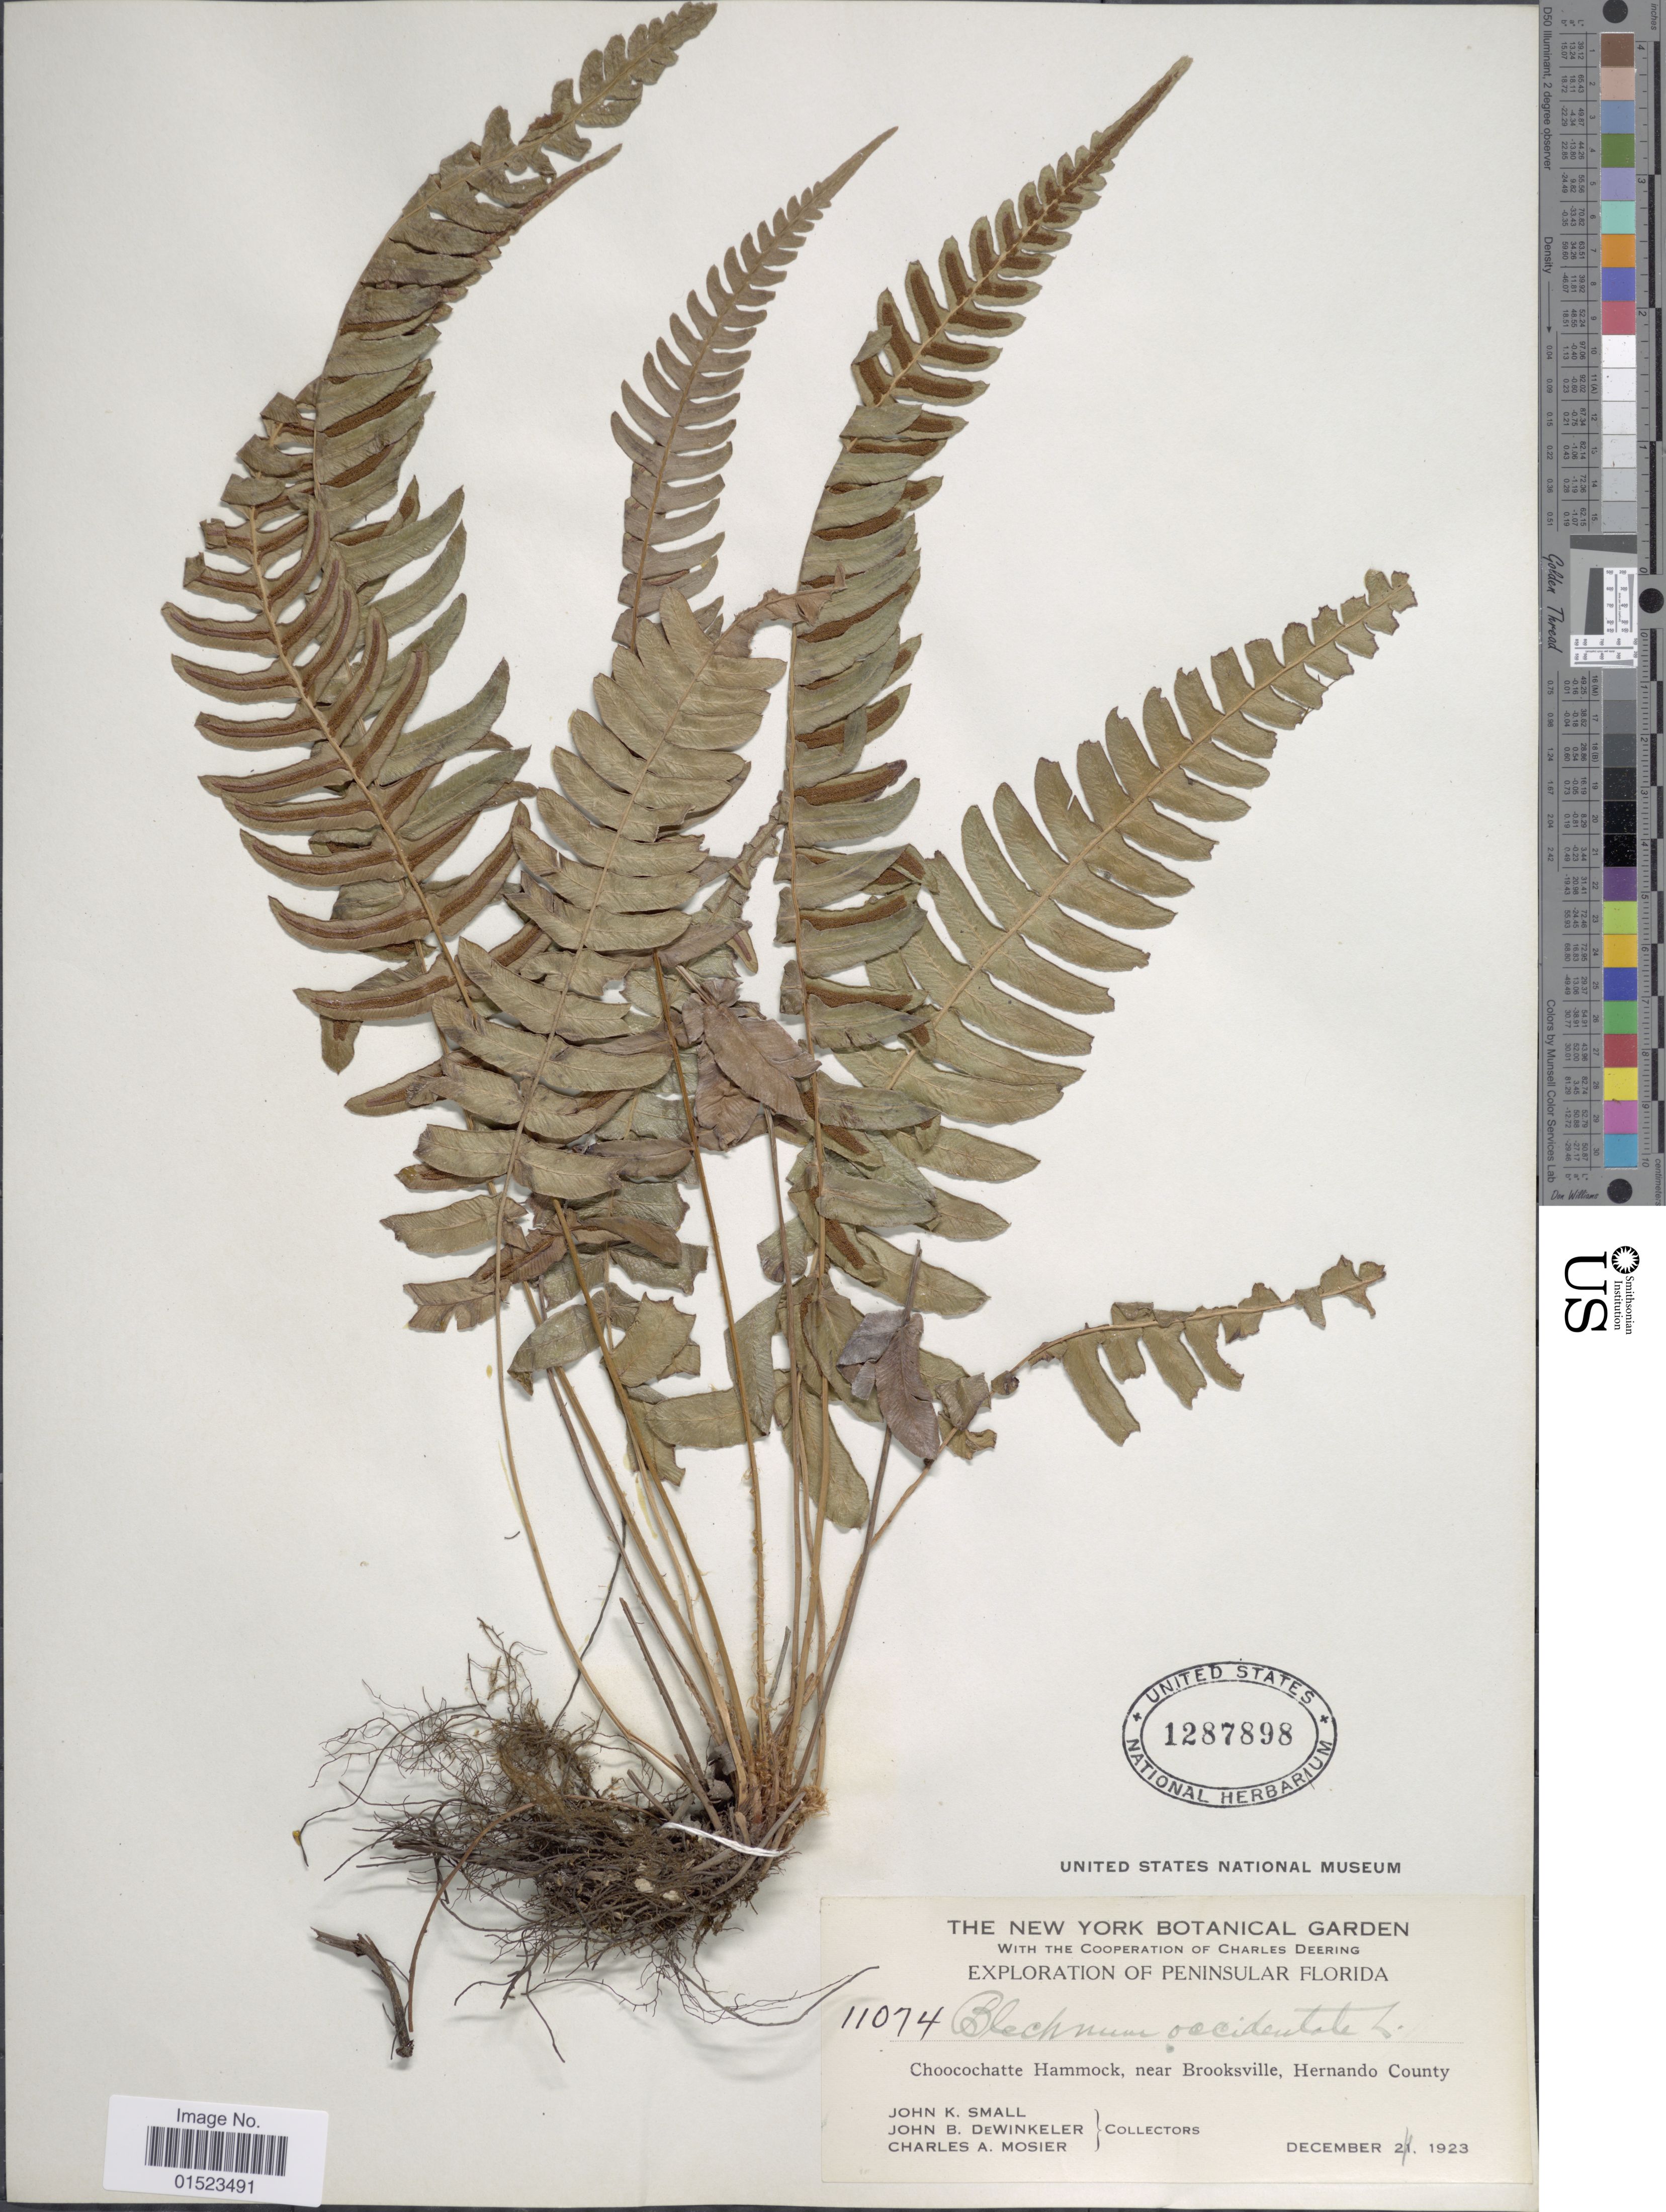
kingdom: Plantae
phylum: Tracheophyta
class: Polypodiopsida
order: Polypodiales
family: Blechnaceae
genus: Blechnum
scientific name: Blechnum glandulosum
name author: Link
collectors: J. K. Small, J. B. Dewinkeler & C. A. Mosier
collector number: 11074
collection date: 1923-12-21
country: United States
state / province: Florida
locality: Exploration of Peninsular Florida, Choocochatte hammock near Brooksville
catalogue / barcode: US 1287898